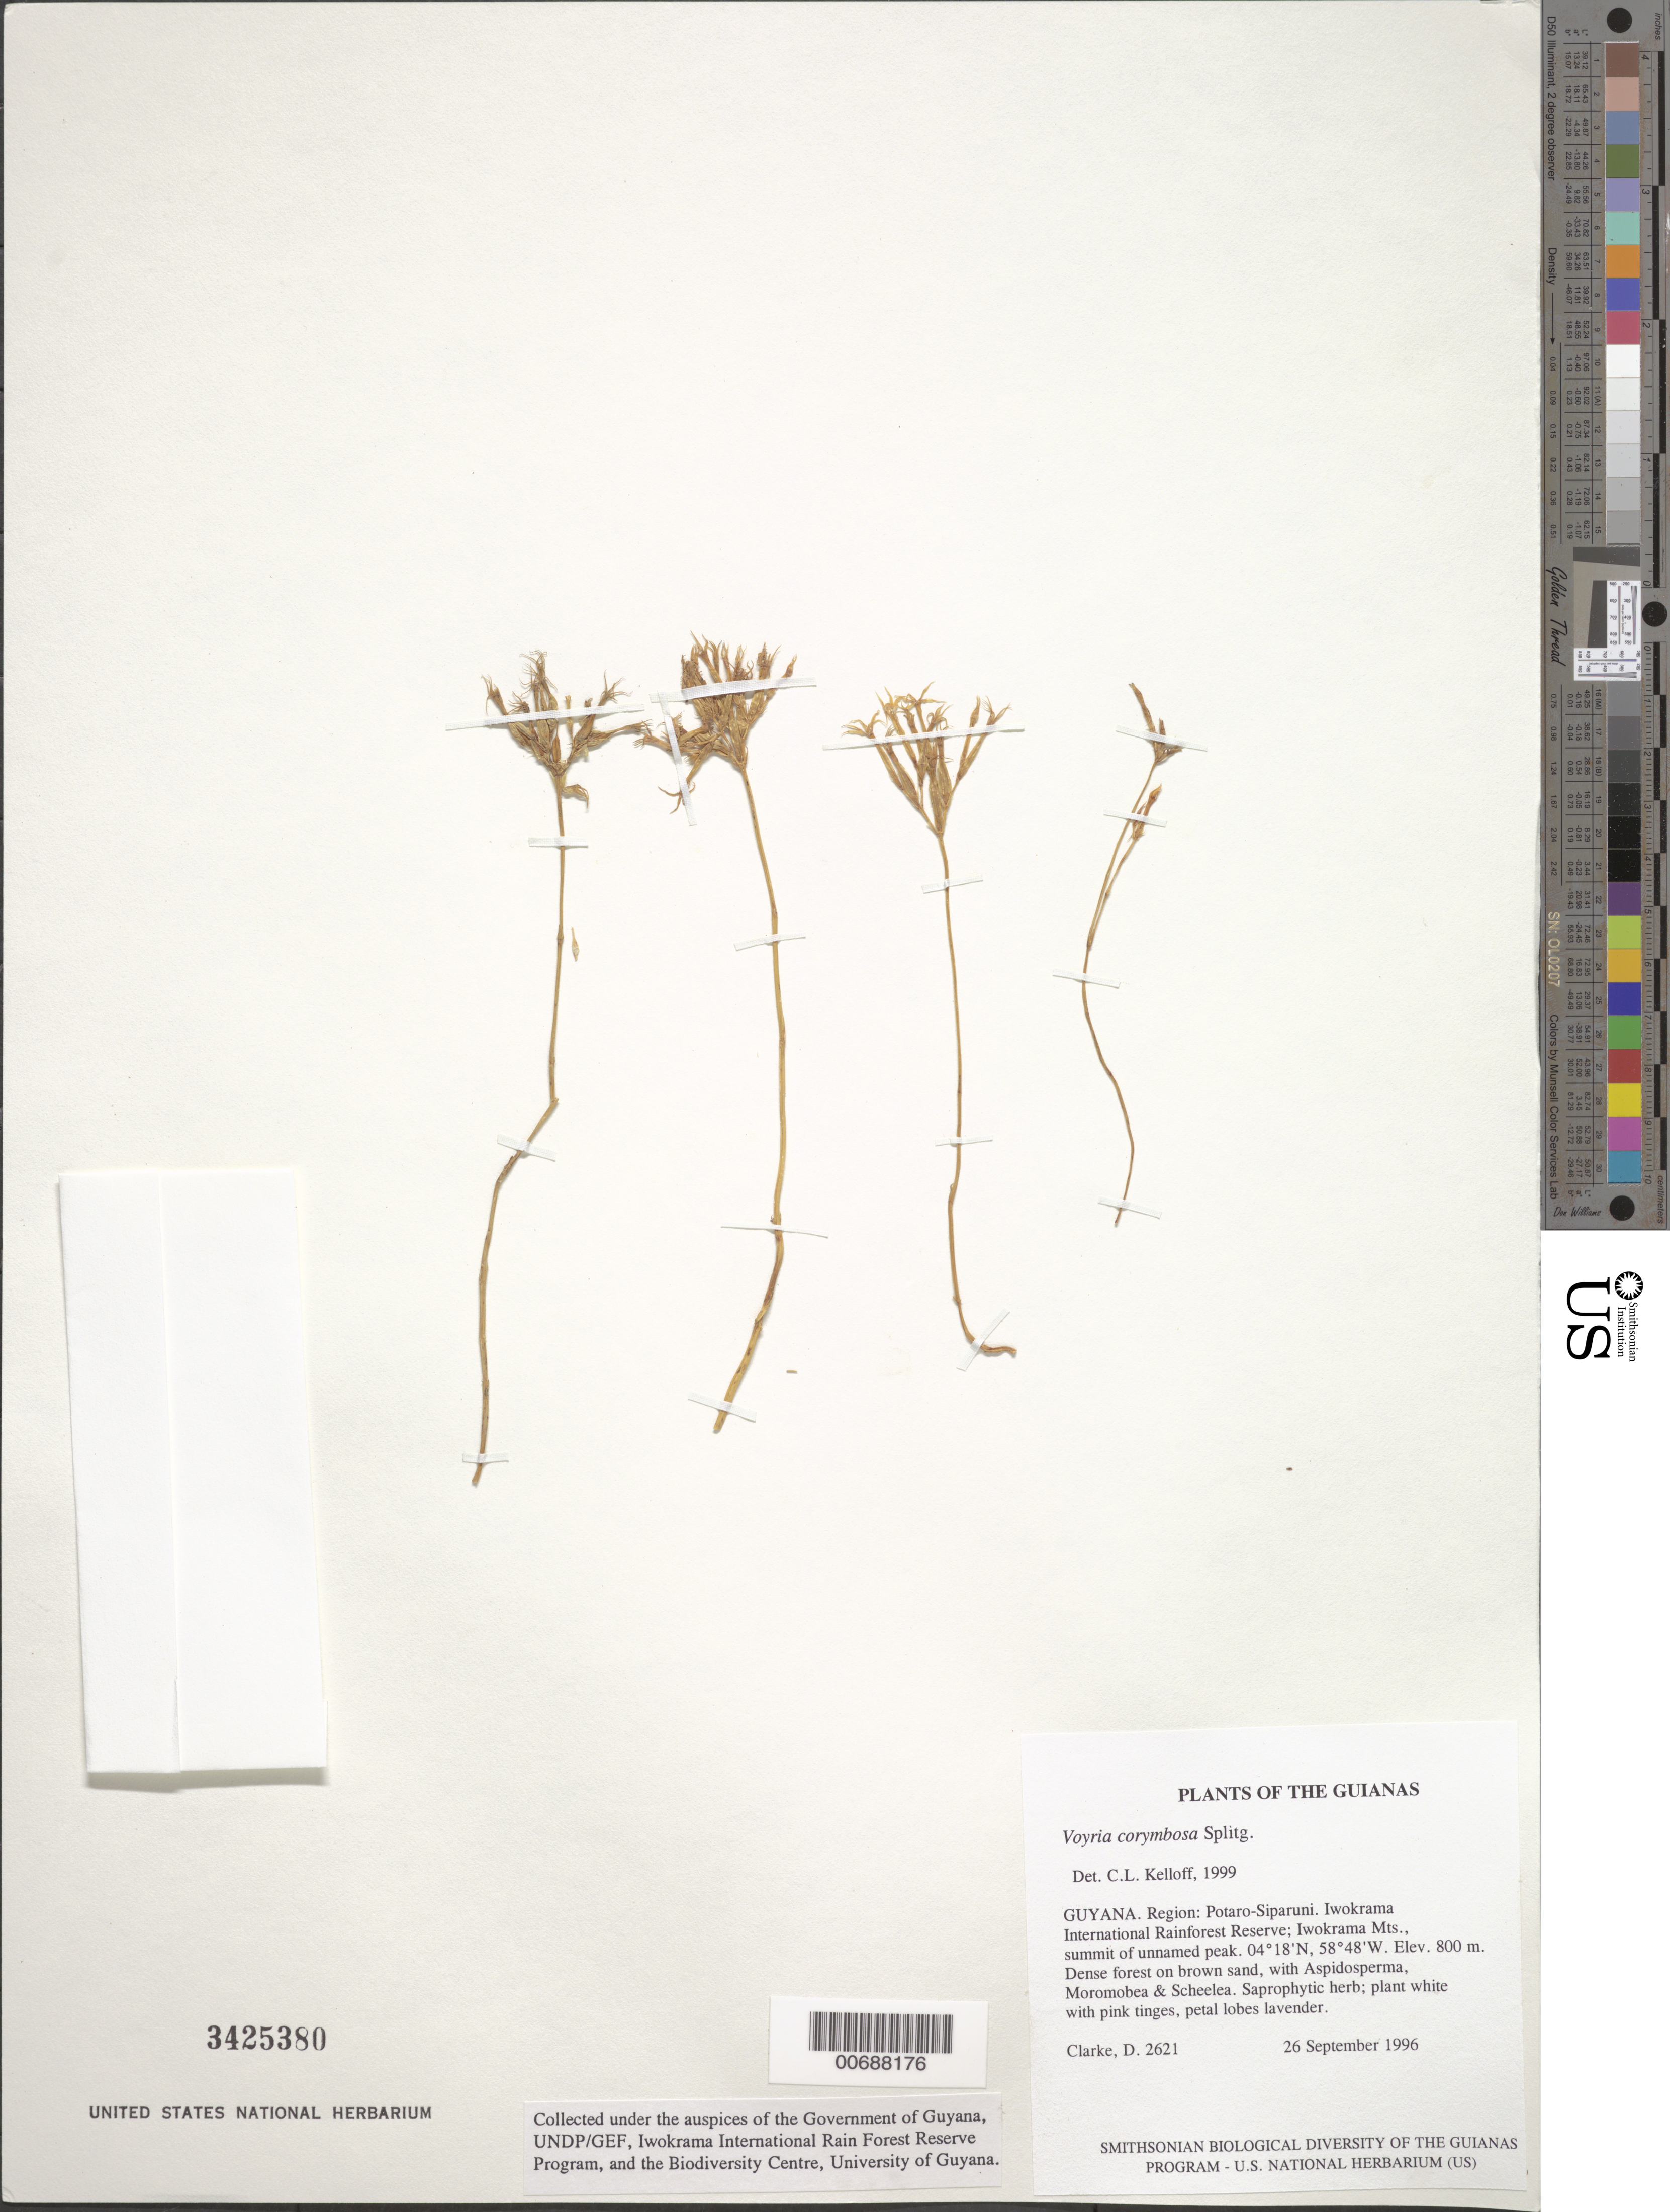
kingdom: Plantae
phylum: Tracheophyta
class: Magnoliopsida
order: Gentianales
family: Gentianaceae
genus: Voyria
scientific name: Voyria corymbosa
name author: Splitg.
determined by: Maas, Paul J. M.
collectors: H. D. Clarke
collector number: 2621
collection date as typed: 26 September 1996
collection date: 1996-09-26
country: Guyana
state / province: Potaro-Siparuni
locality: Iwokrama International Rainforest Reserve; Iwokrama Mts., summit of unnamed peak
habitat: Dense forest on brown sand, with Aspidosperma, Moronobea & Scheelea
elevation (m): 800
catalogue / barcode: US 3425380